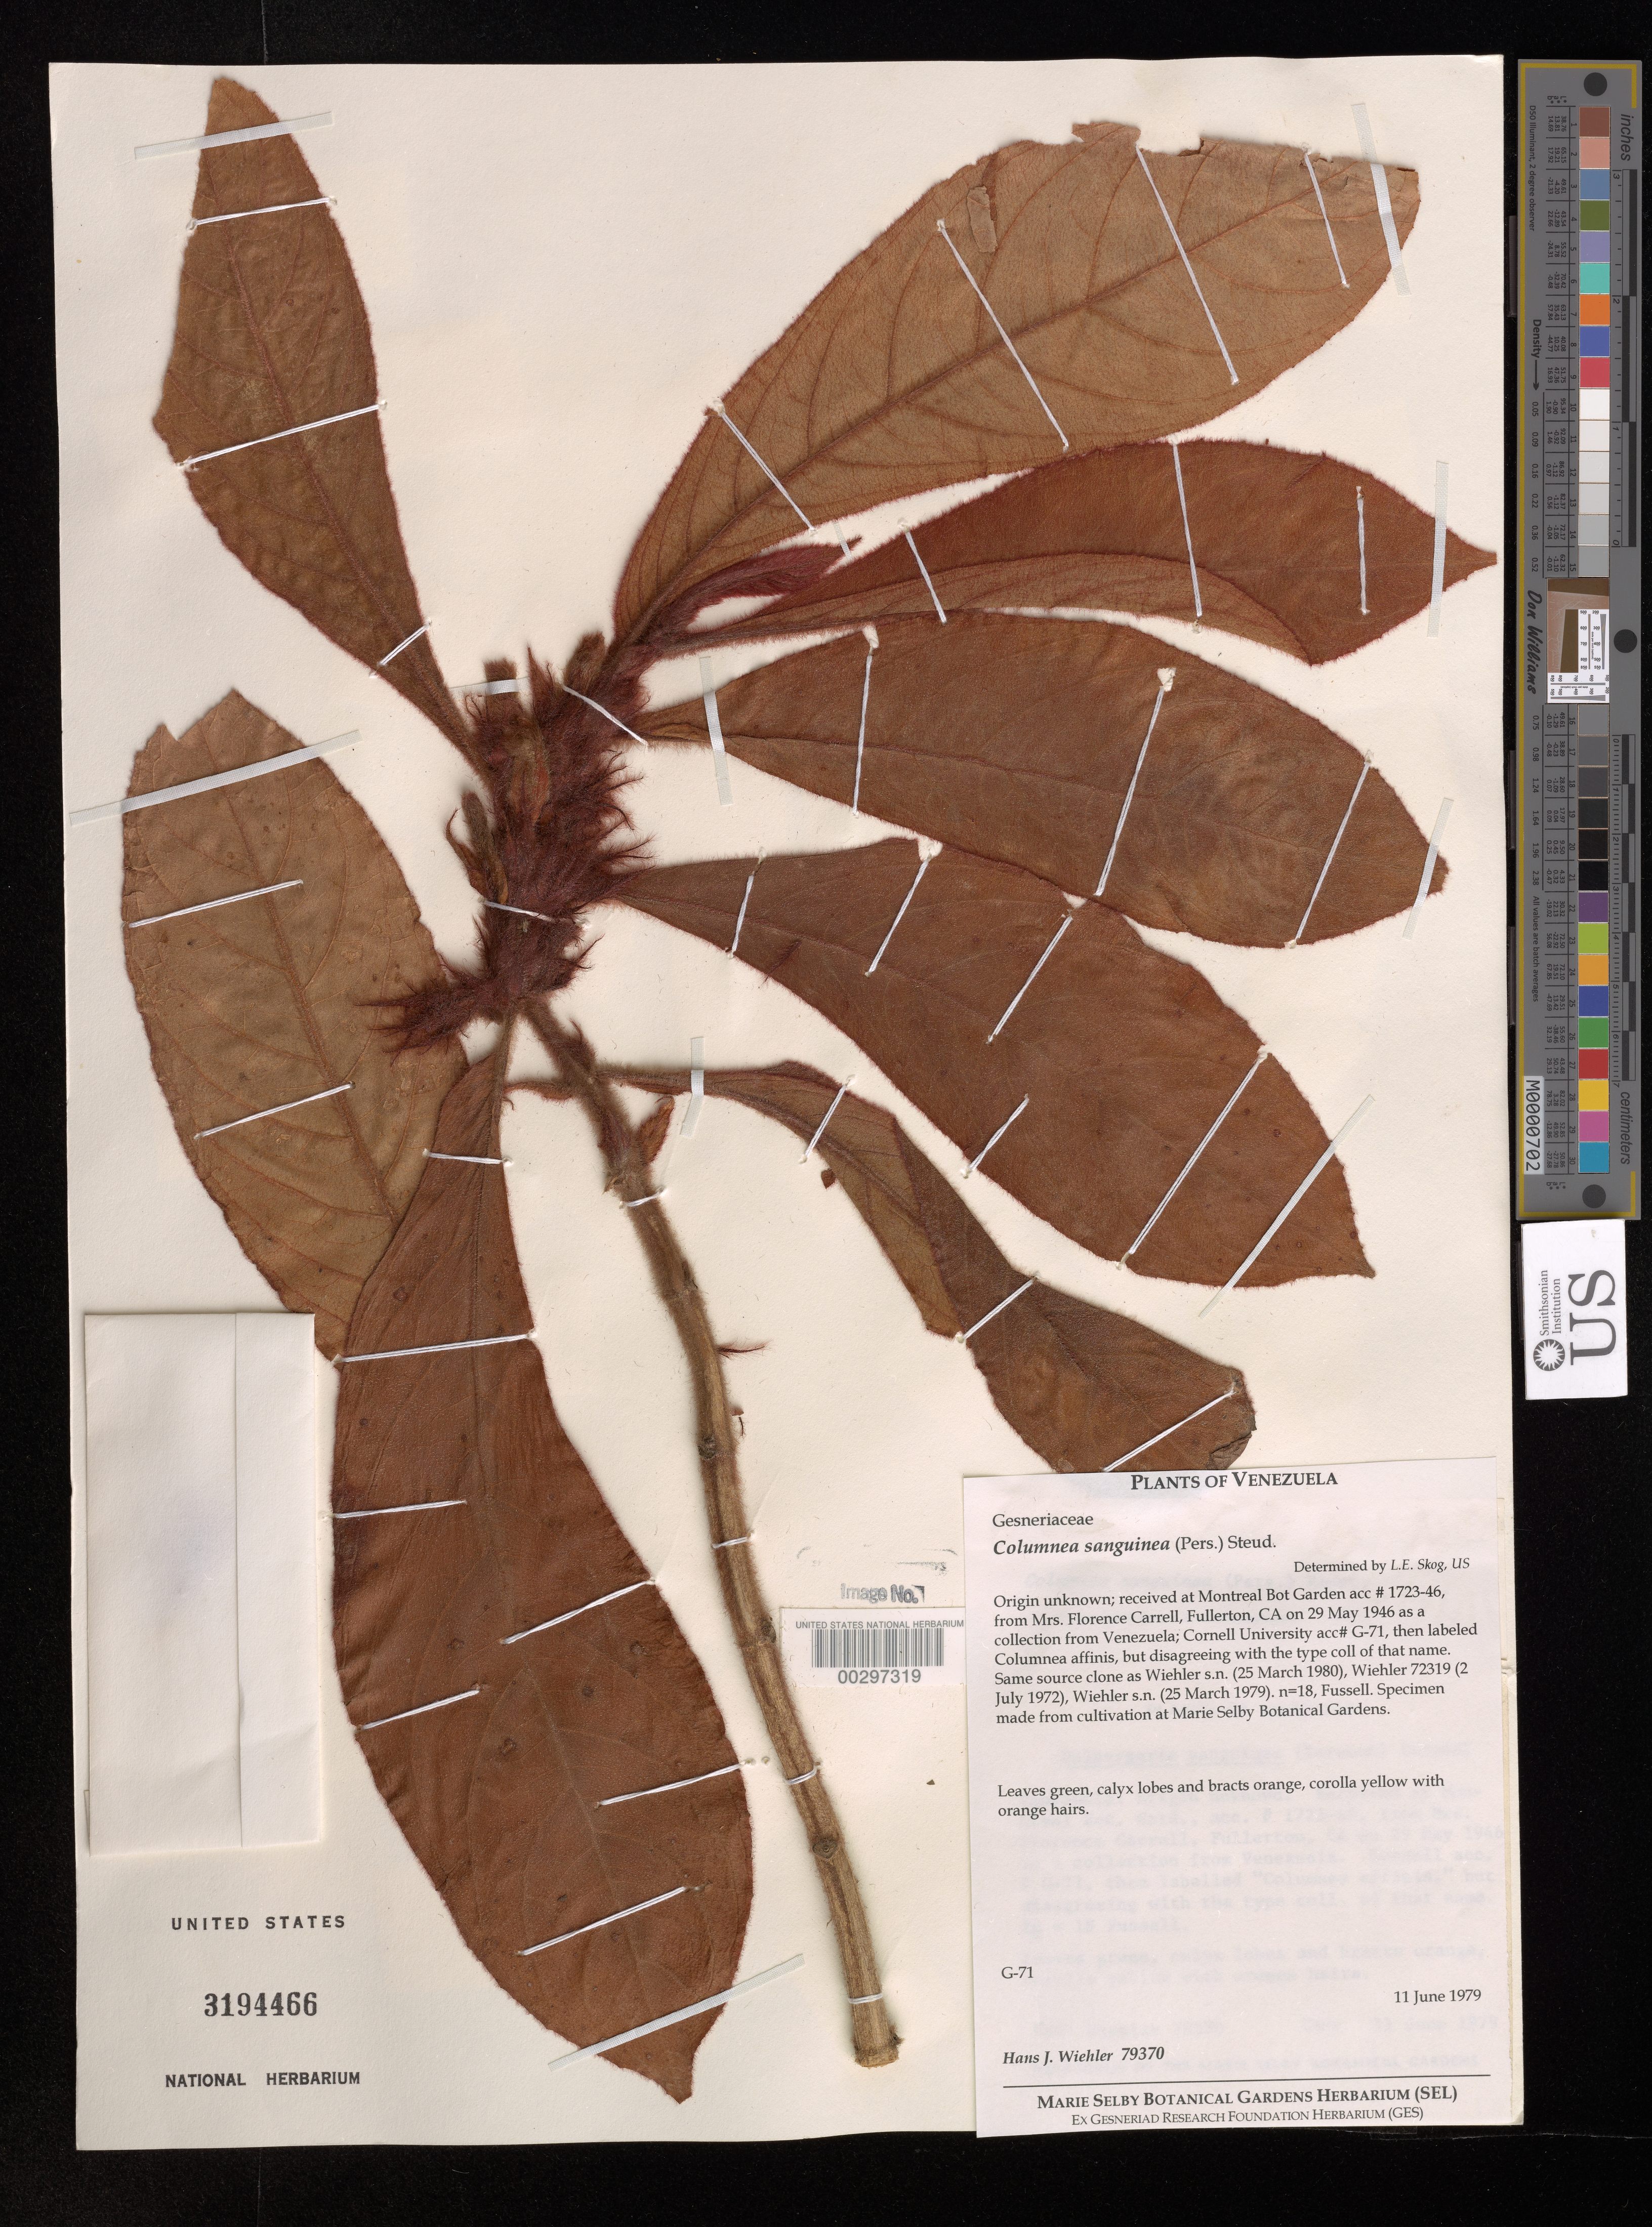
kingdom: Plantae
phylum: Tracheophyta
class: Magnoliopsida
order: Lamiales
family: Gesneriaceae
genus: Columnea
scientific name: Columnea sanguinea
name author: (Pers.) Hanst.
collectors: H. J. Wiehler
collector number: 79370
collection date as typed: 11 Jun 1979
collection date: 1979-06-11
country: United States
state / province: Florida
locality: Marie Selby Botanical Gardens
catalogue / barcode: US 3194466